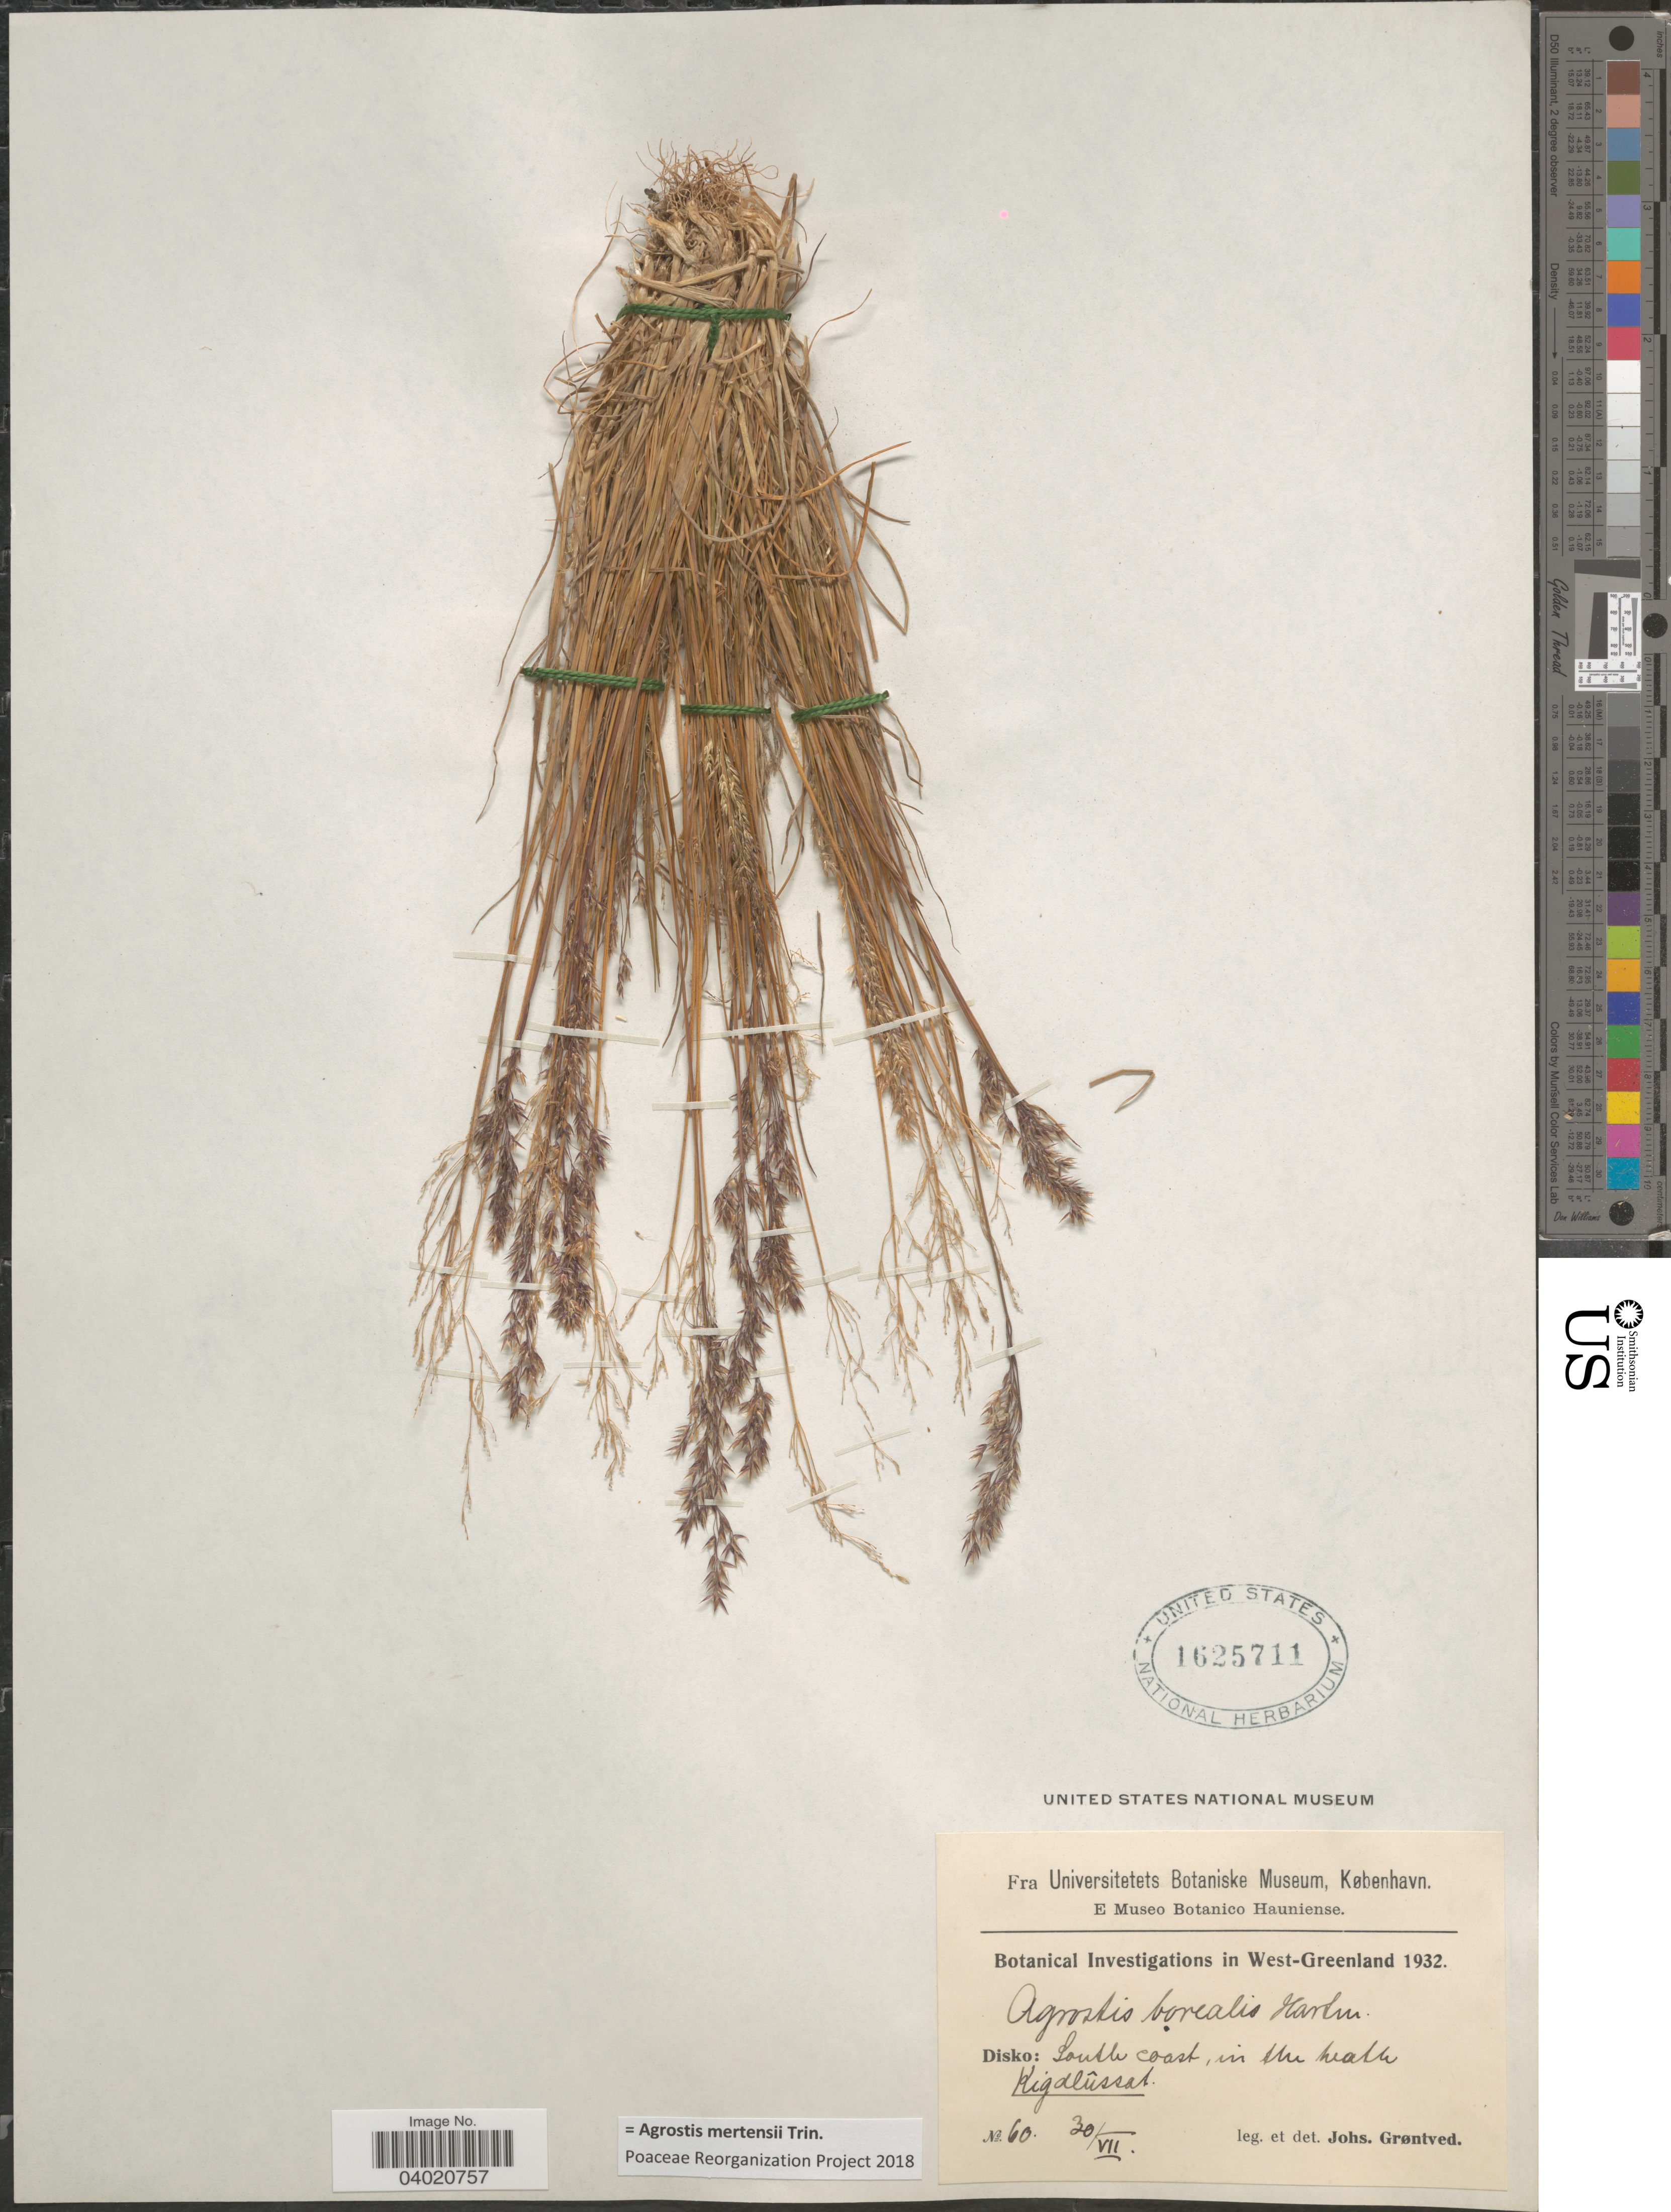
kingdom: Plantae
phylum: Tracheophyta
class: Liliopsida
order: Poales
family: Poaceae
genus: Agrostis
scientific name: Agrostis mertensii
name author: Trin.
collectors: J. Grøntved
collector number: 60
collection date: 1932-07-30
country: Greenland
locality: In West-Greenland. Disko: South coast, in the heath Kigalûssat.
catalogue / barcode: US 1625711